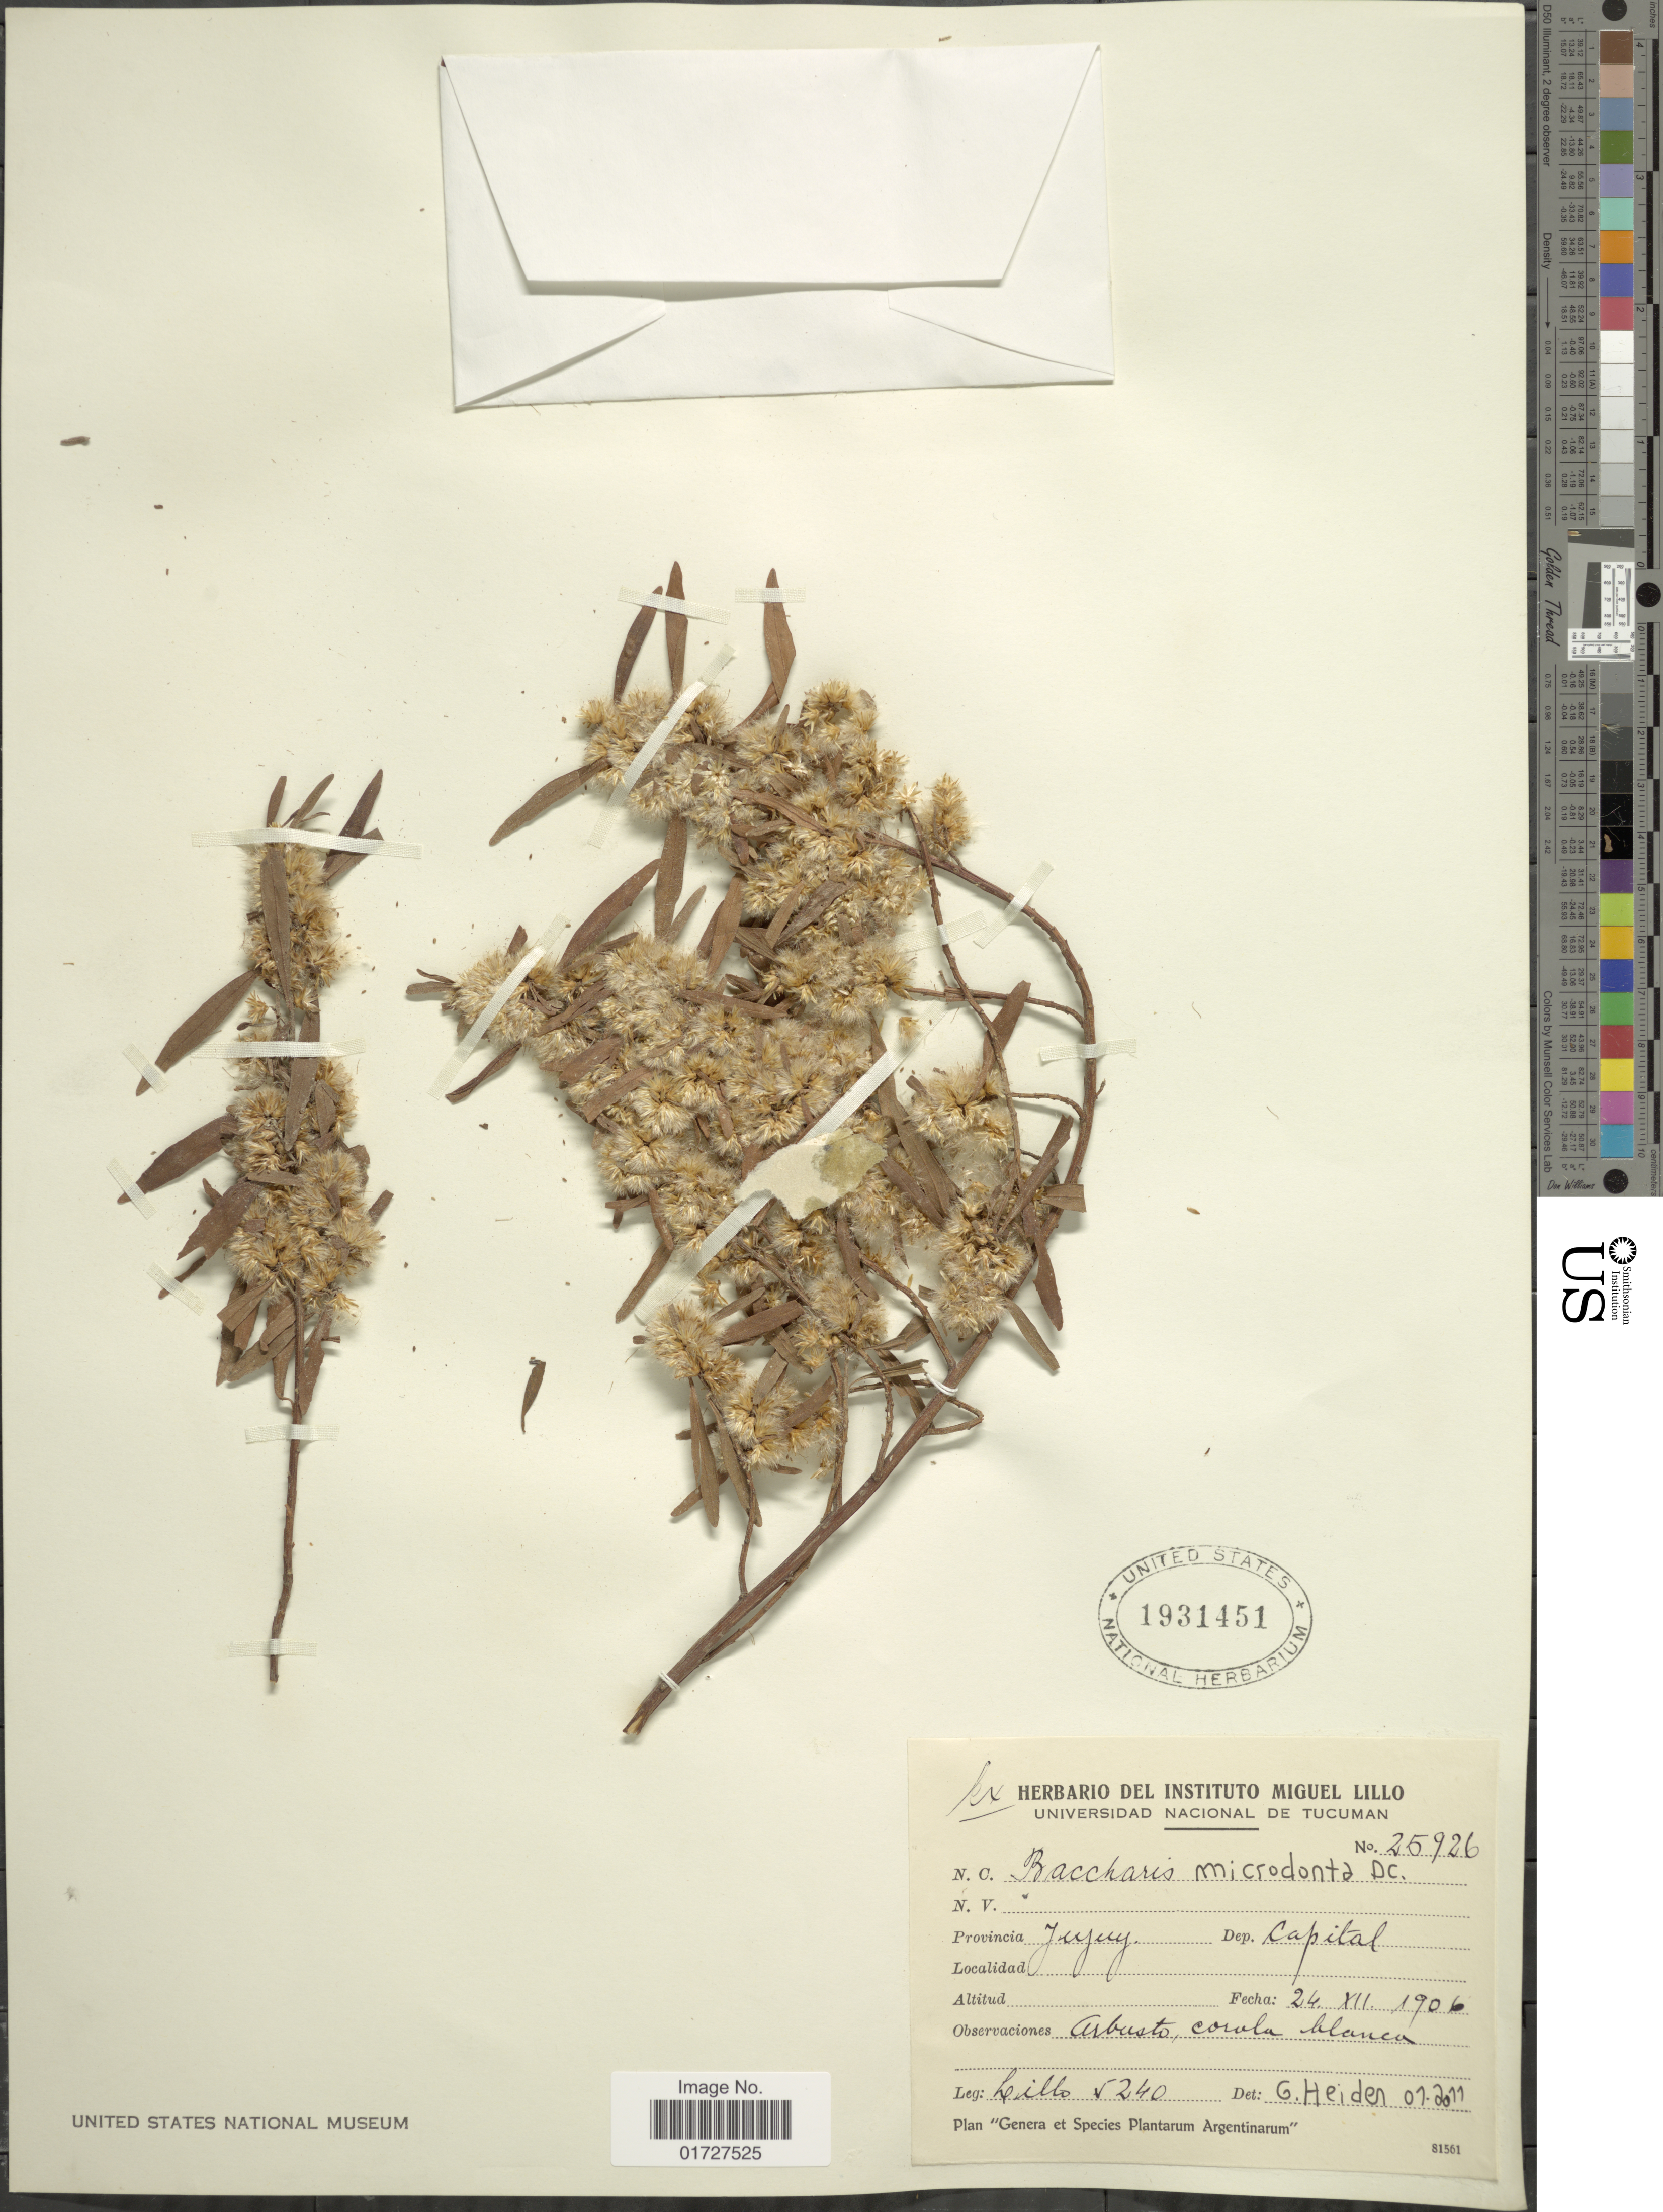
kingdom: Plantae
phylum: Tracheophyta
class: Magnoliopsida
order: Asterales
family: Asteraceae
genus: Baccharis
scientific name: Baccharis microdonta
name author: DC.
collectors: -. Lillo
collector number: V240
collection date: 1906-12-24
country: Argentina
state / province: Jujuy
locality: Dep. Capital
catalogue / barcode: US 1931451